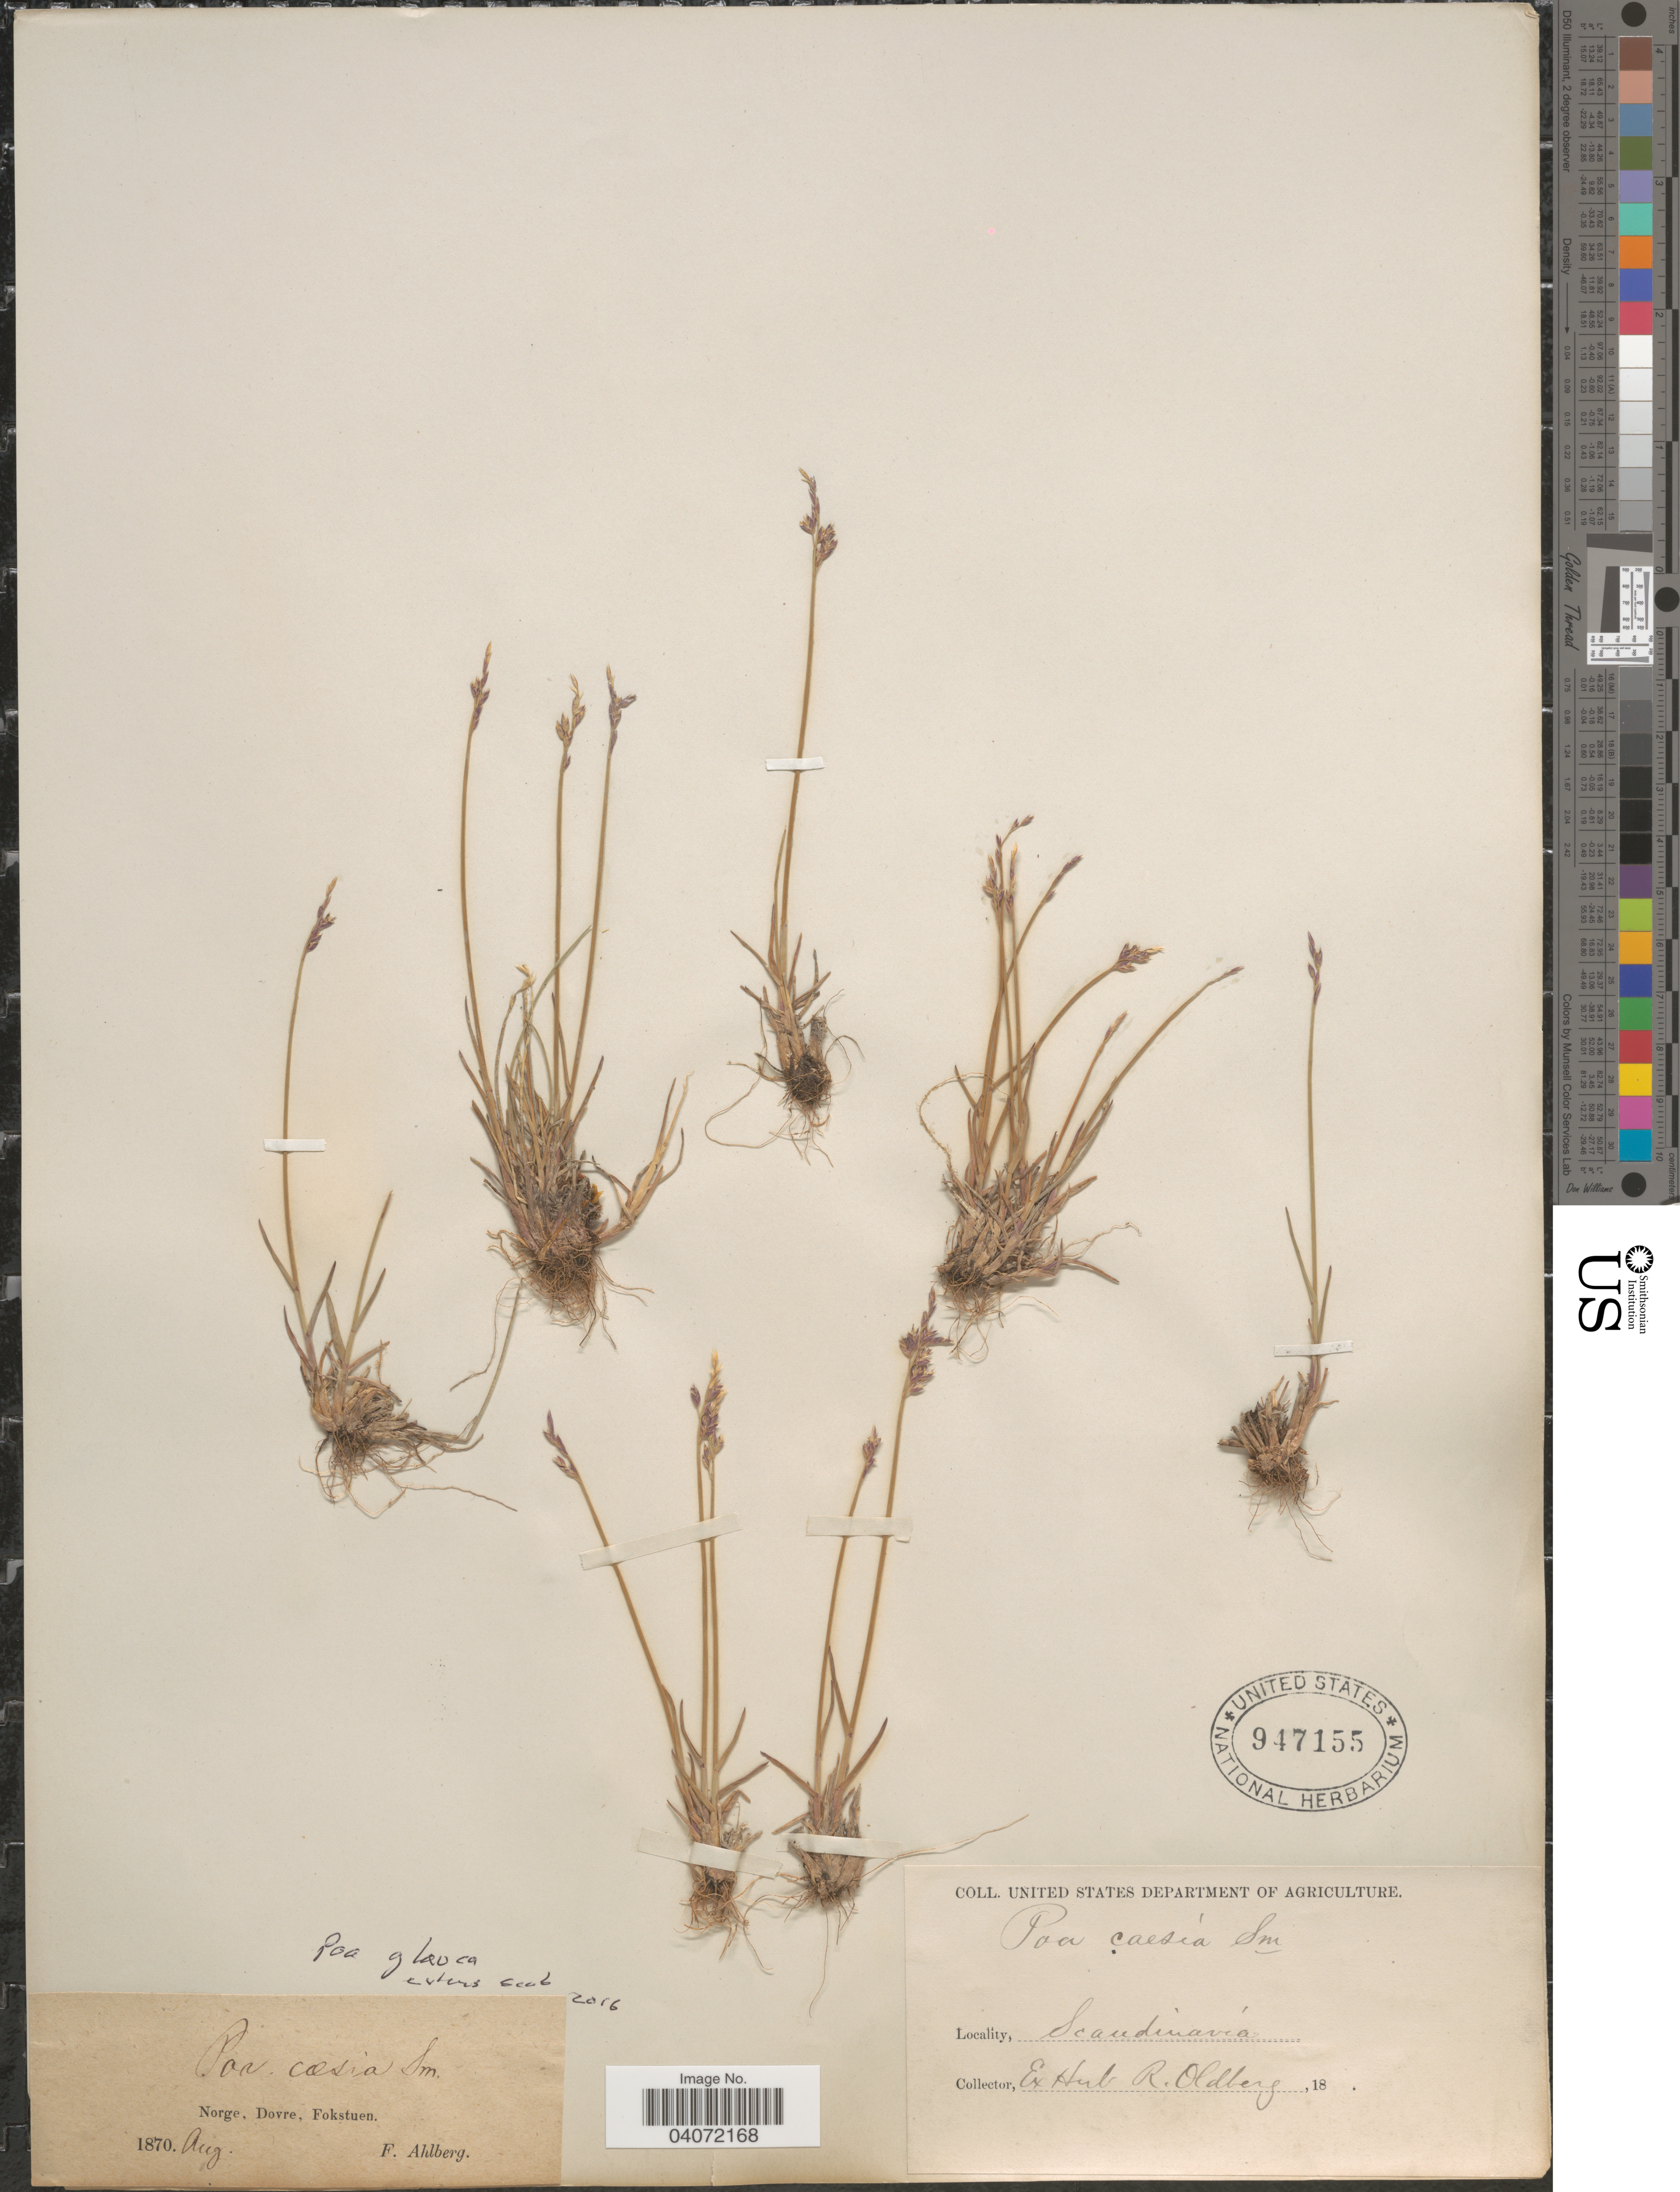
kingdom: Plantae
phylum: Tracheophyta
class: Liliopsida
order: Poales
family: Poaceae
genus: Poa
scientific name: Poa glauca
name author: Vahl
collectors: F. Ahlberg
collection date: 1870-08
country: Norway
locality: Norge, Dovre, Fokstuen. Scandinavia.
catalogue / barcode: US 947155